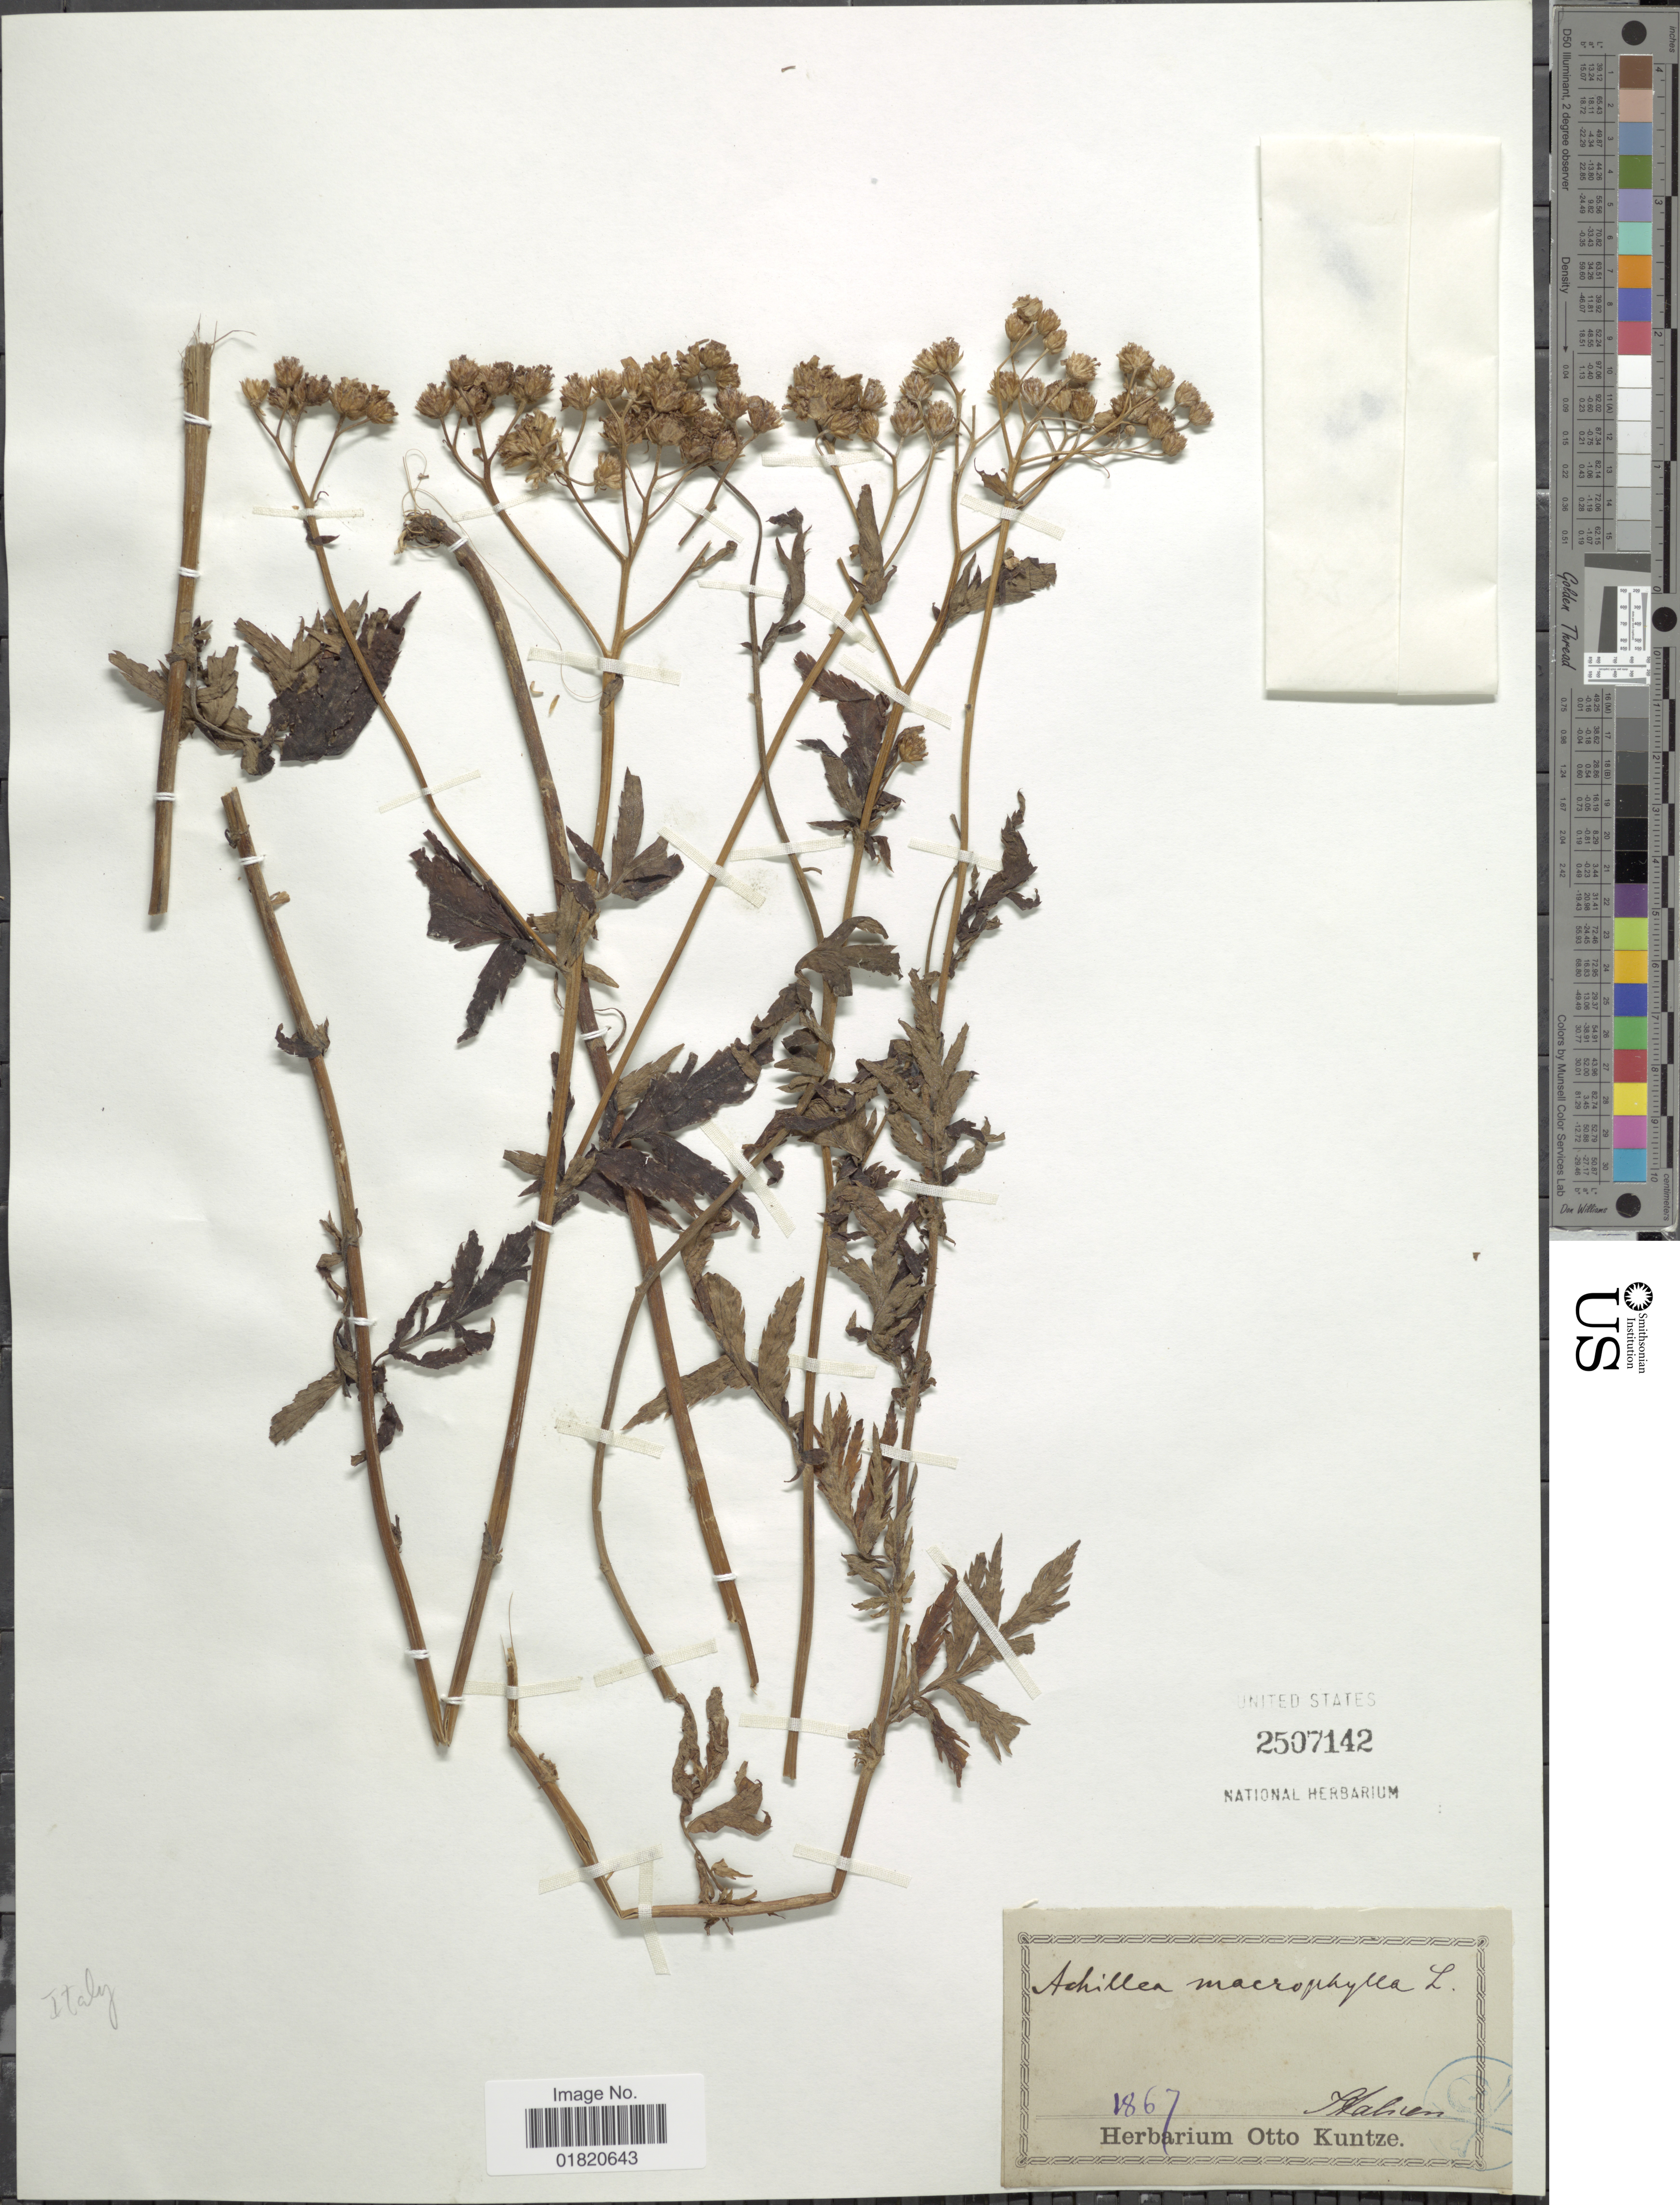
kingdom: Plantae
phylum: Tracheophyta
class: Magnoliopsida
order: Asterales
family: Asteraceae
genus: Achillea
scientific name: Achillea macrophylla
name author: L.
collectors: ex herb. Otto Kuntze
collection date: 1867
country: Italy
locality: Italien.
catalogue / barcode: US 2507142